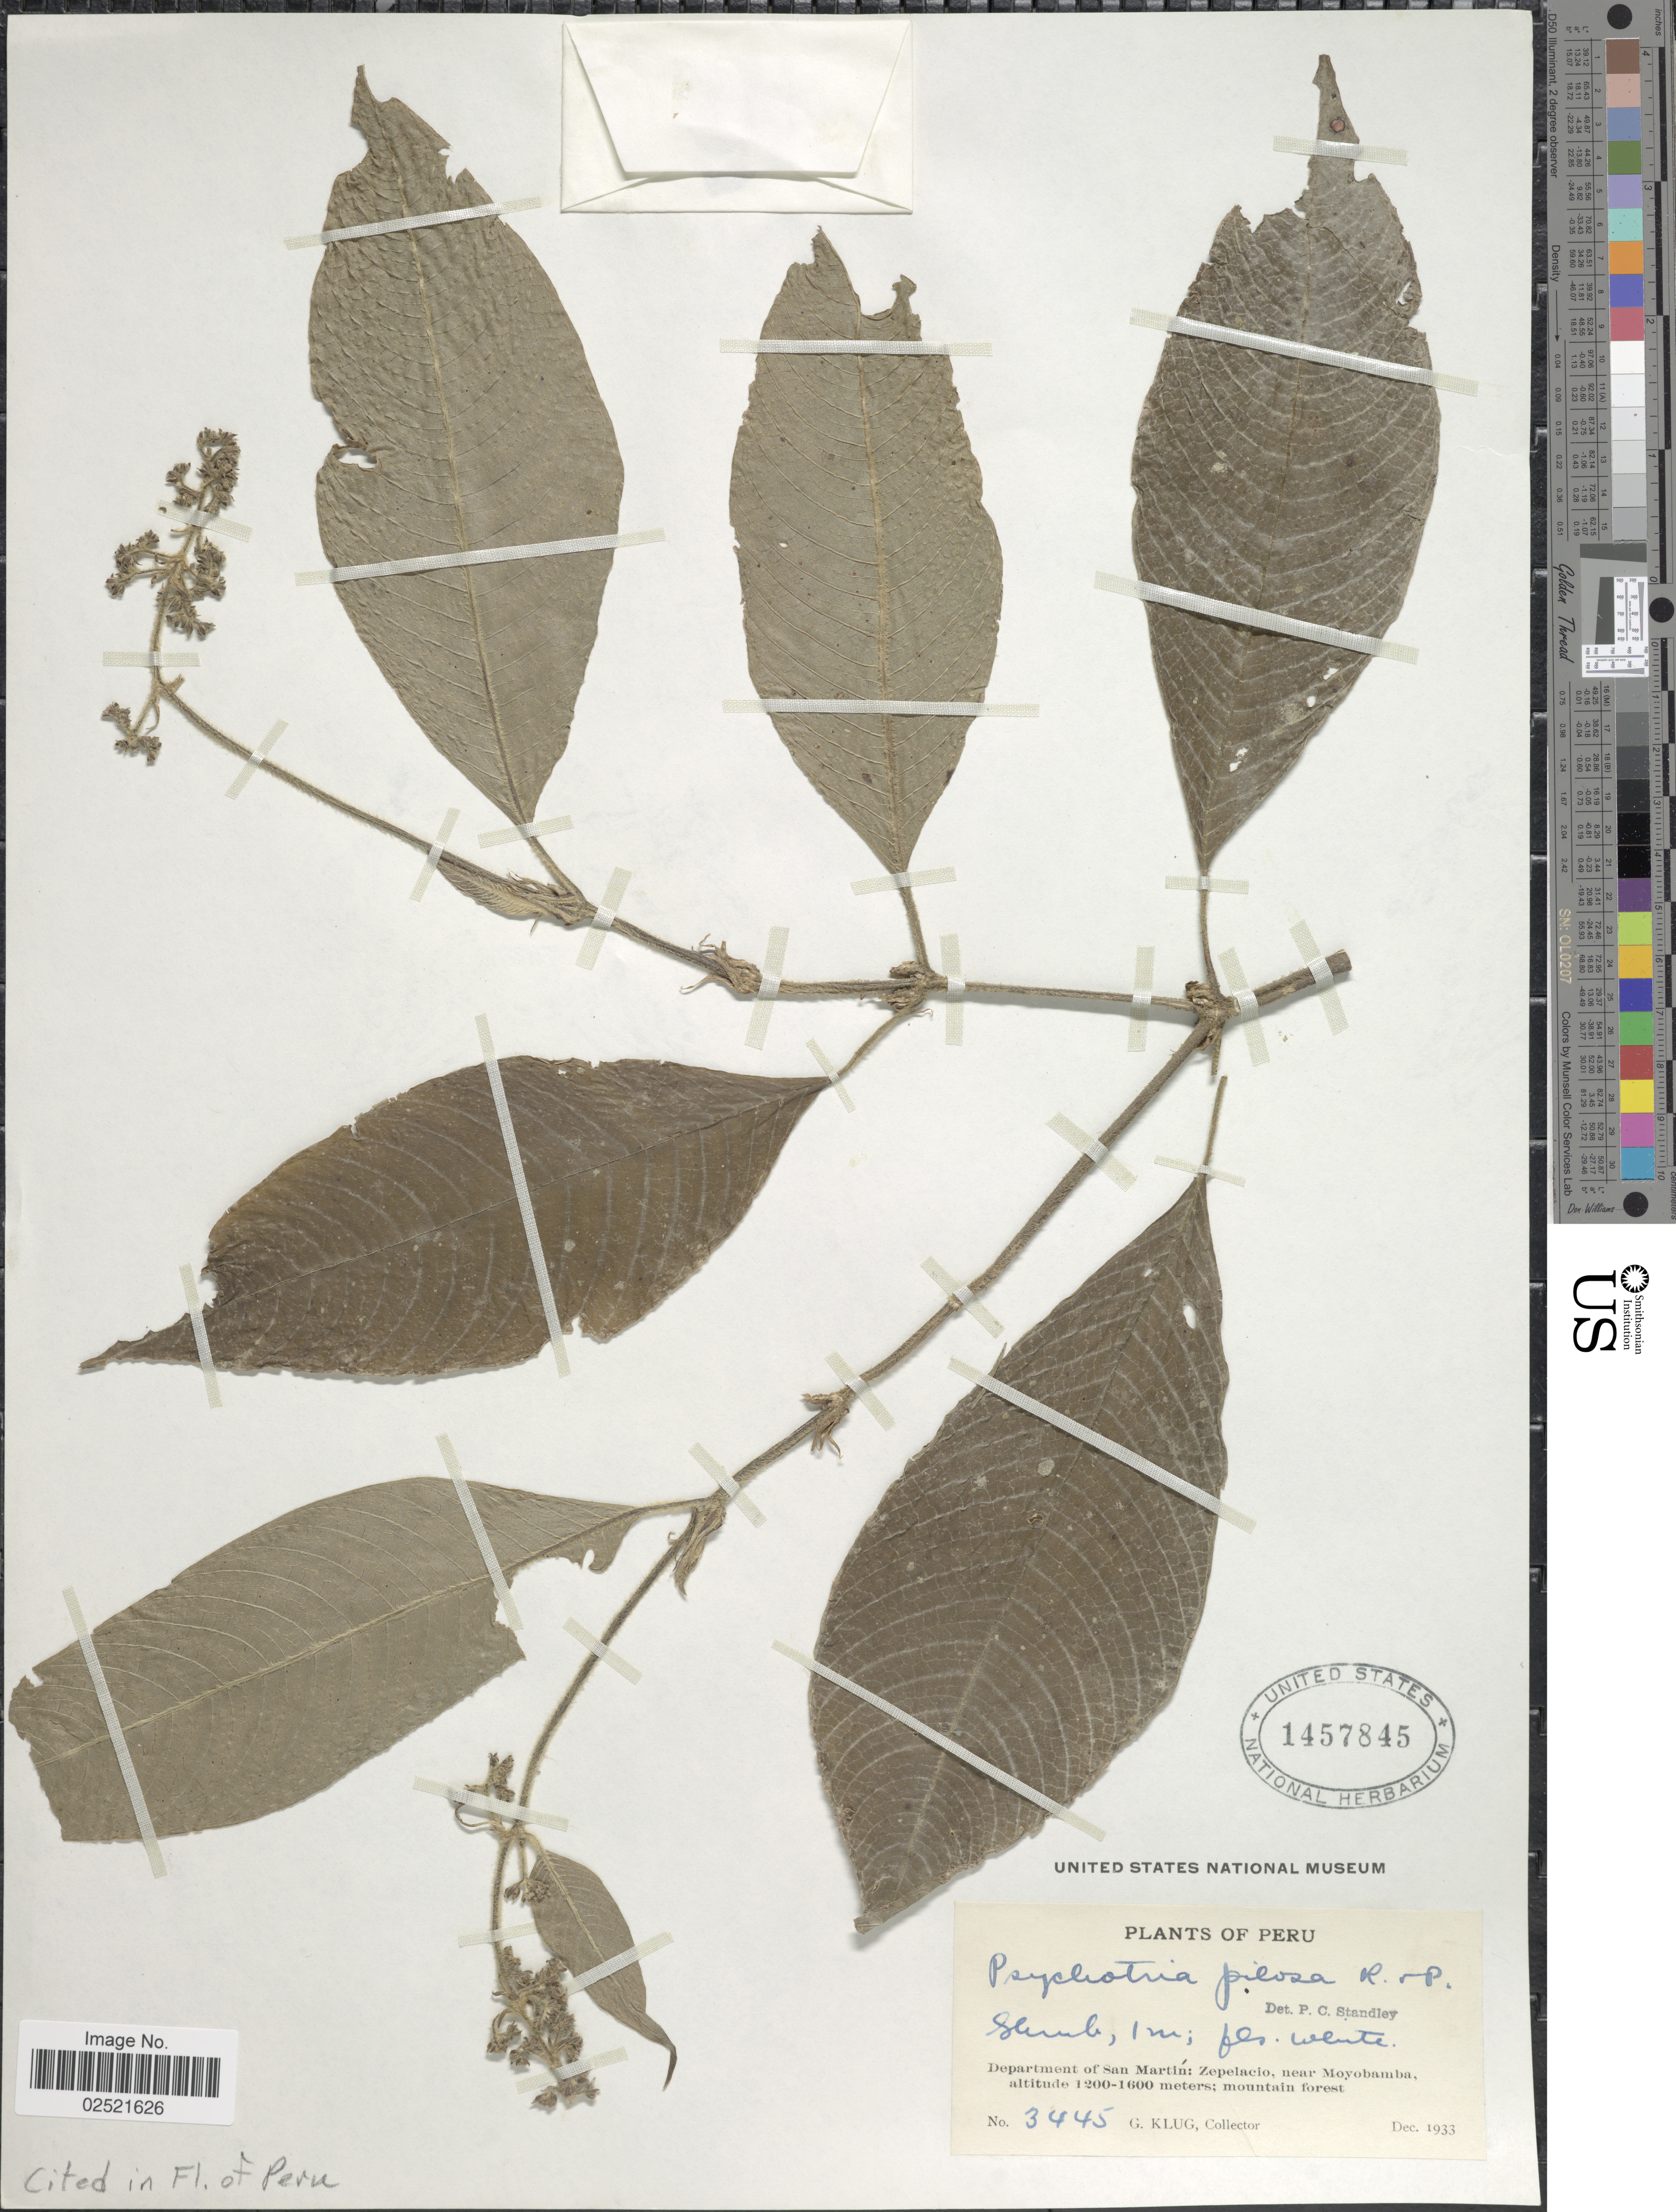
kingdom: Plantae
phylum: Tracheophyta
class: Magnoliopsida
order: Gentianales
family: Rubiaceae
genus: Psychotria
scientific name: Psychotria pilosa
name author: Ruiz & Pav.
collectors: G. Klug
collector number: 3445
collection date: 1933-12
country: Peru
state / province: San Martín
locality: Zepelacio, near Moyobamba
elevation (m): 1200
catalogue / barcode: US 1457845